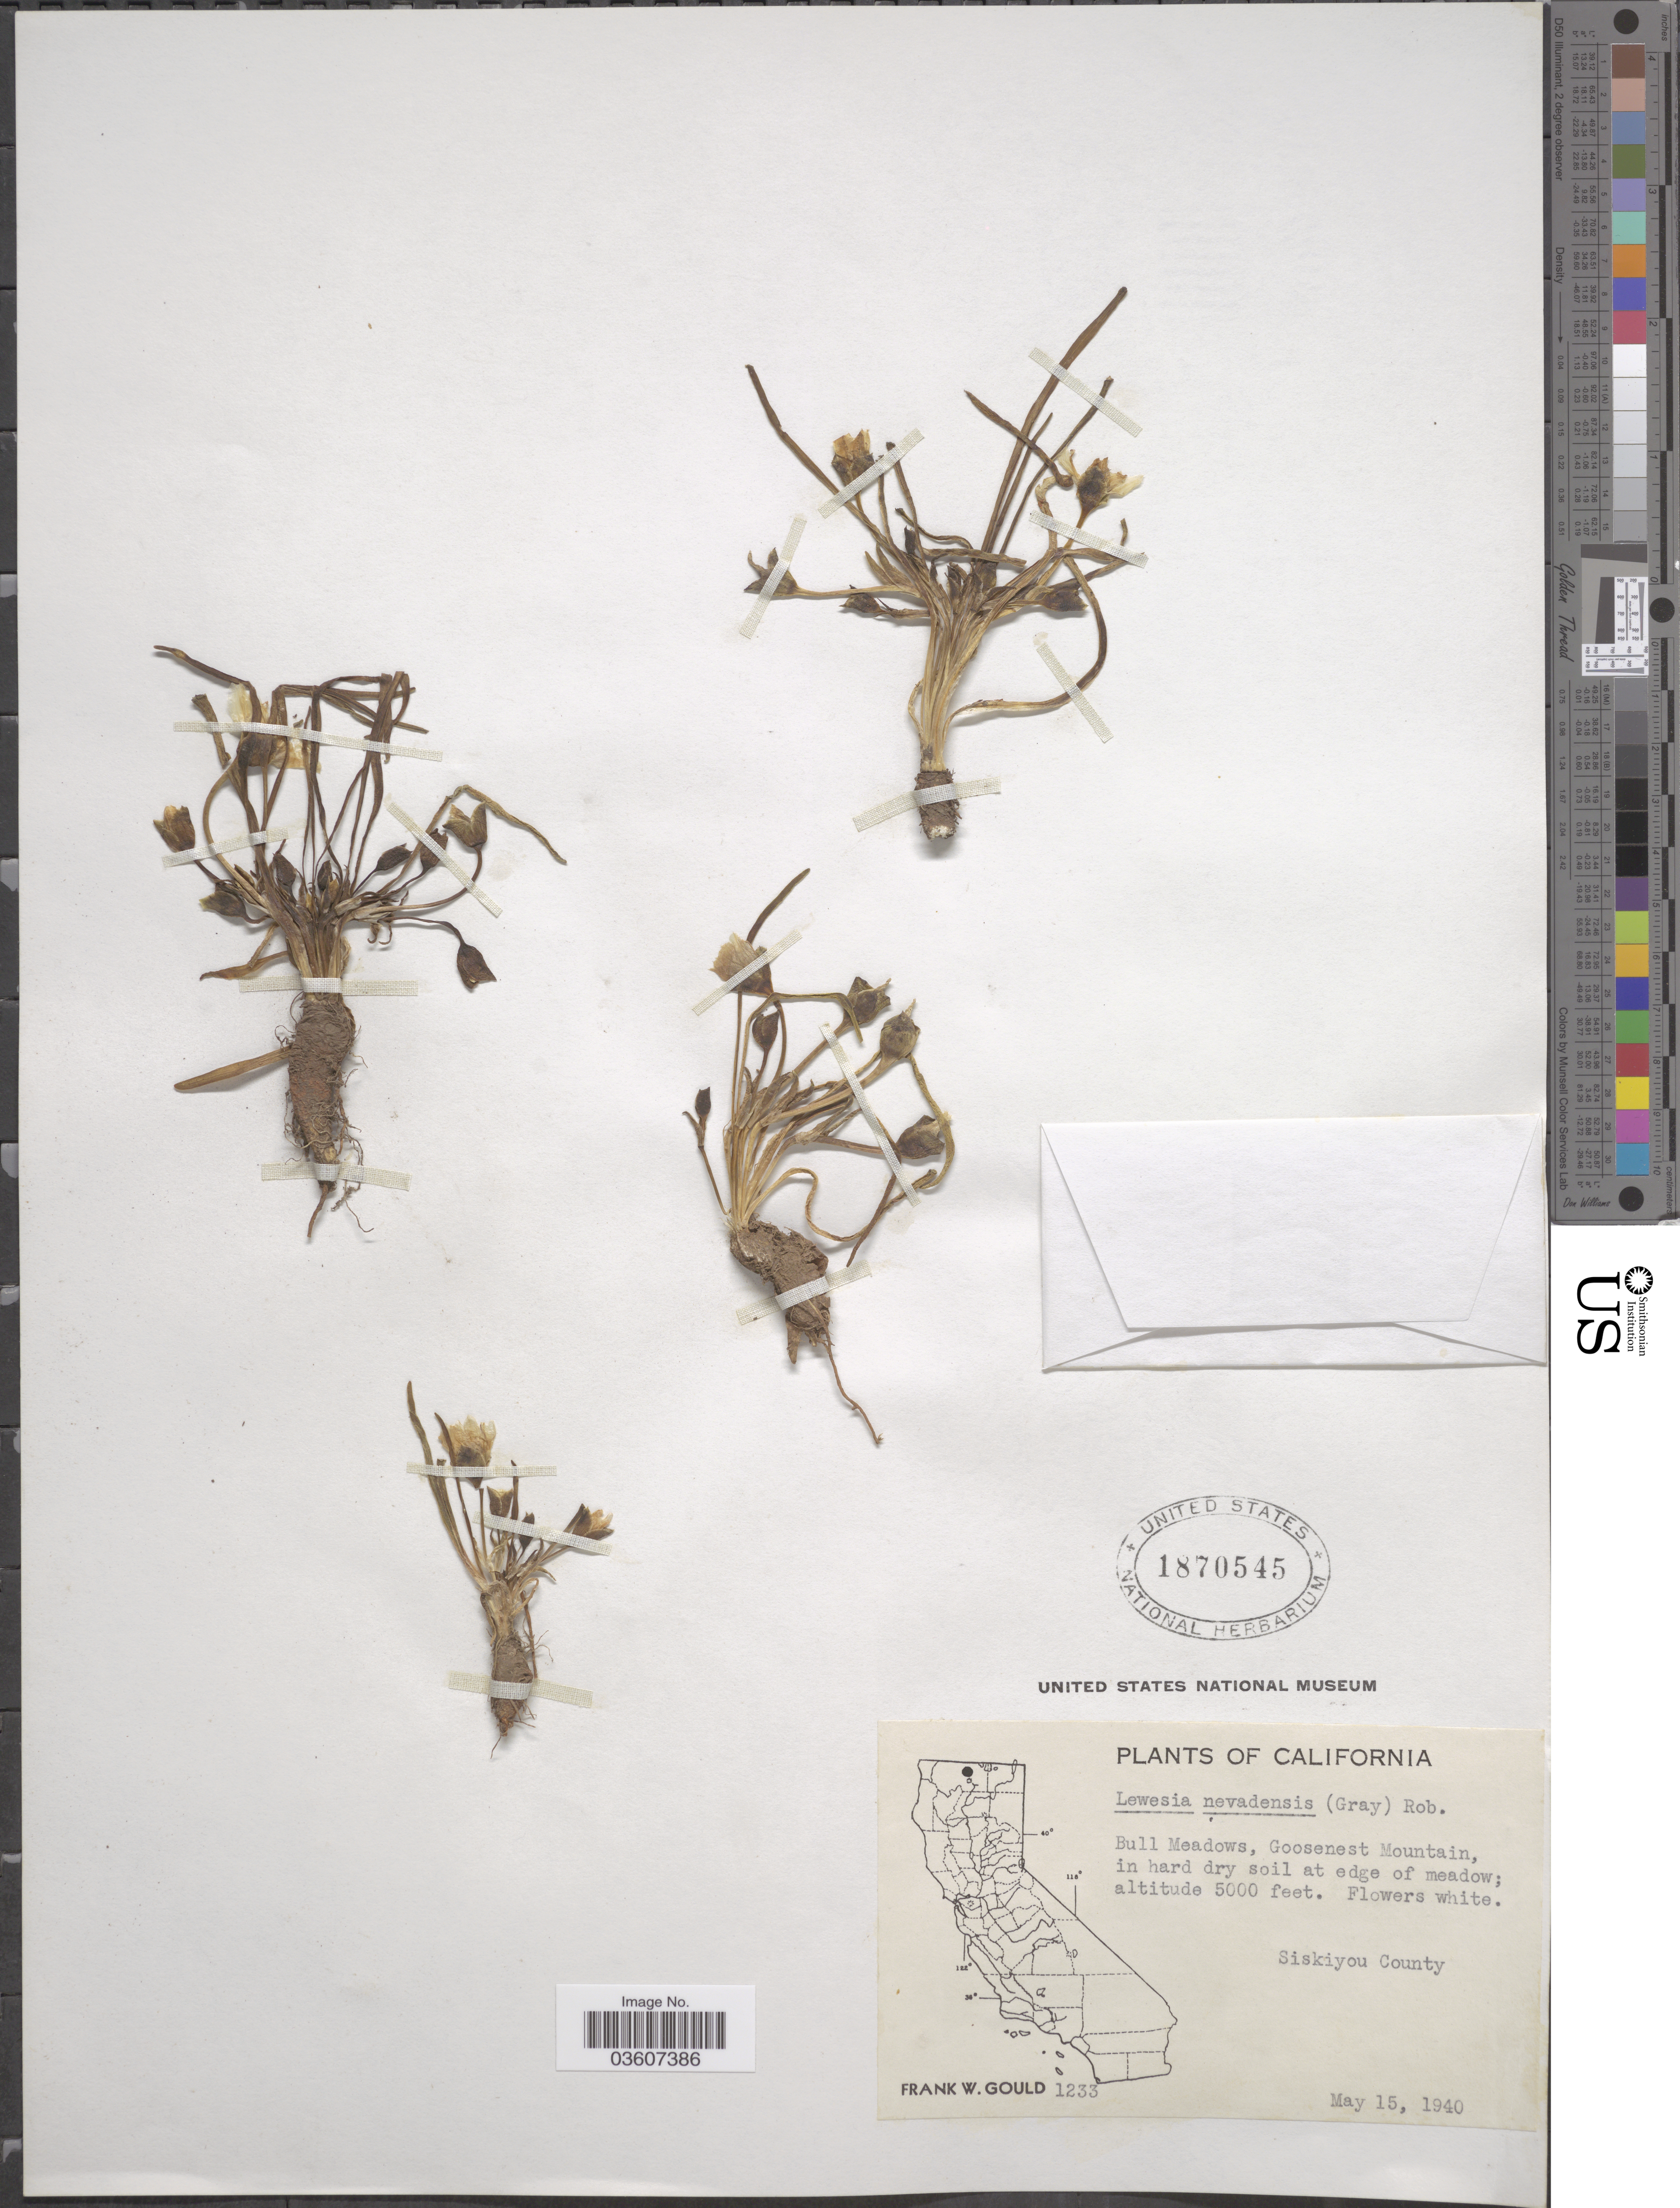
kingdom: Plantae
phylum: Tracheophyta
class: Magnoliopsida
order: Caryophyllales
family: Montiaceae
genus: Lewisia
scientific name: Lewisia nevadensis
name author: (A. Gray) B.L. Rob.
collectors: F. W. Gould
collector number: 1233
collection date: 1940-05-15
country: United States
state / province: California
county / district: Siskiyou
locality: Bull Meadows, Goosenest Mountain. Siskiyou County.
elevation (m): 1524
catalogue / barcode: US 1870545